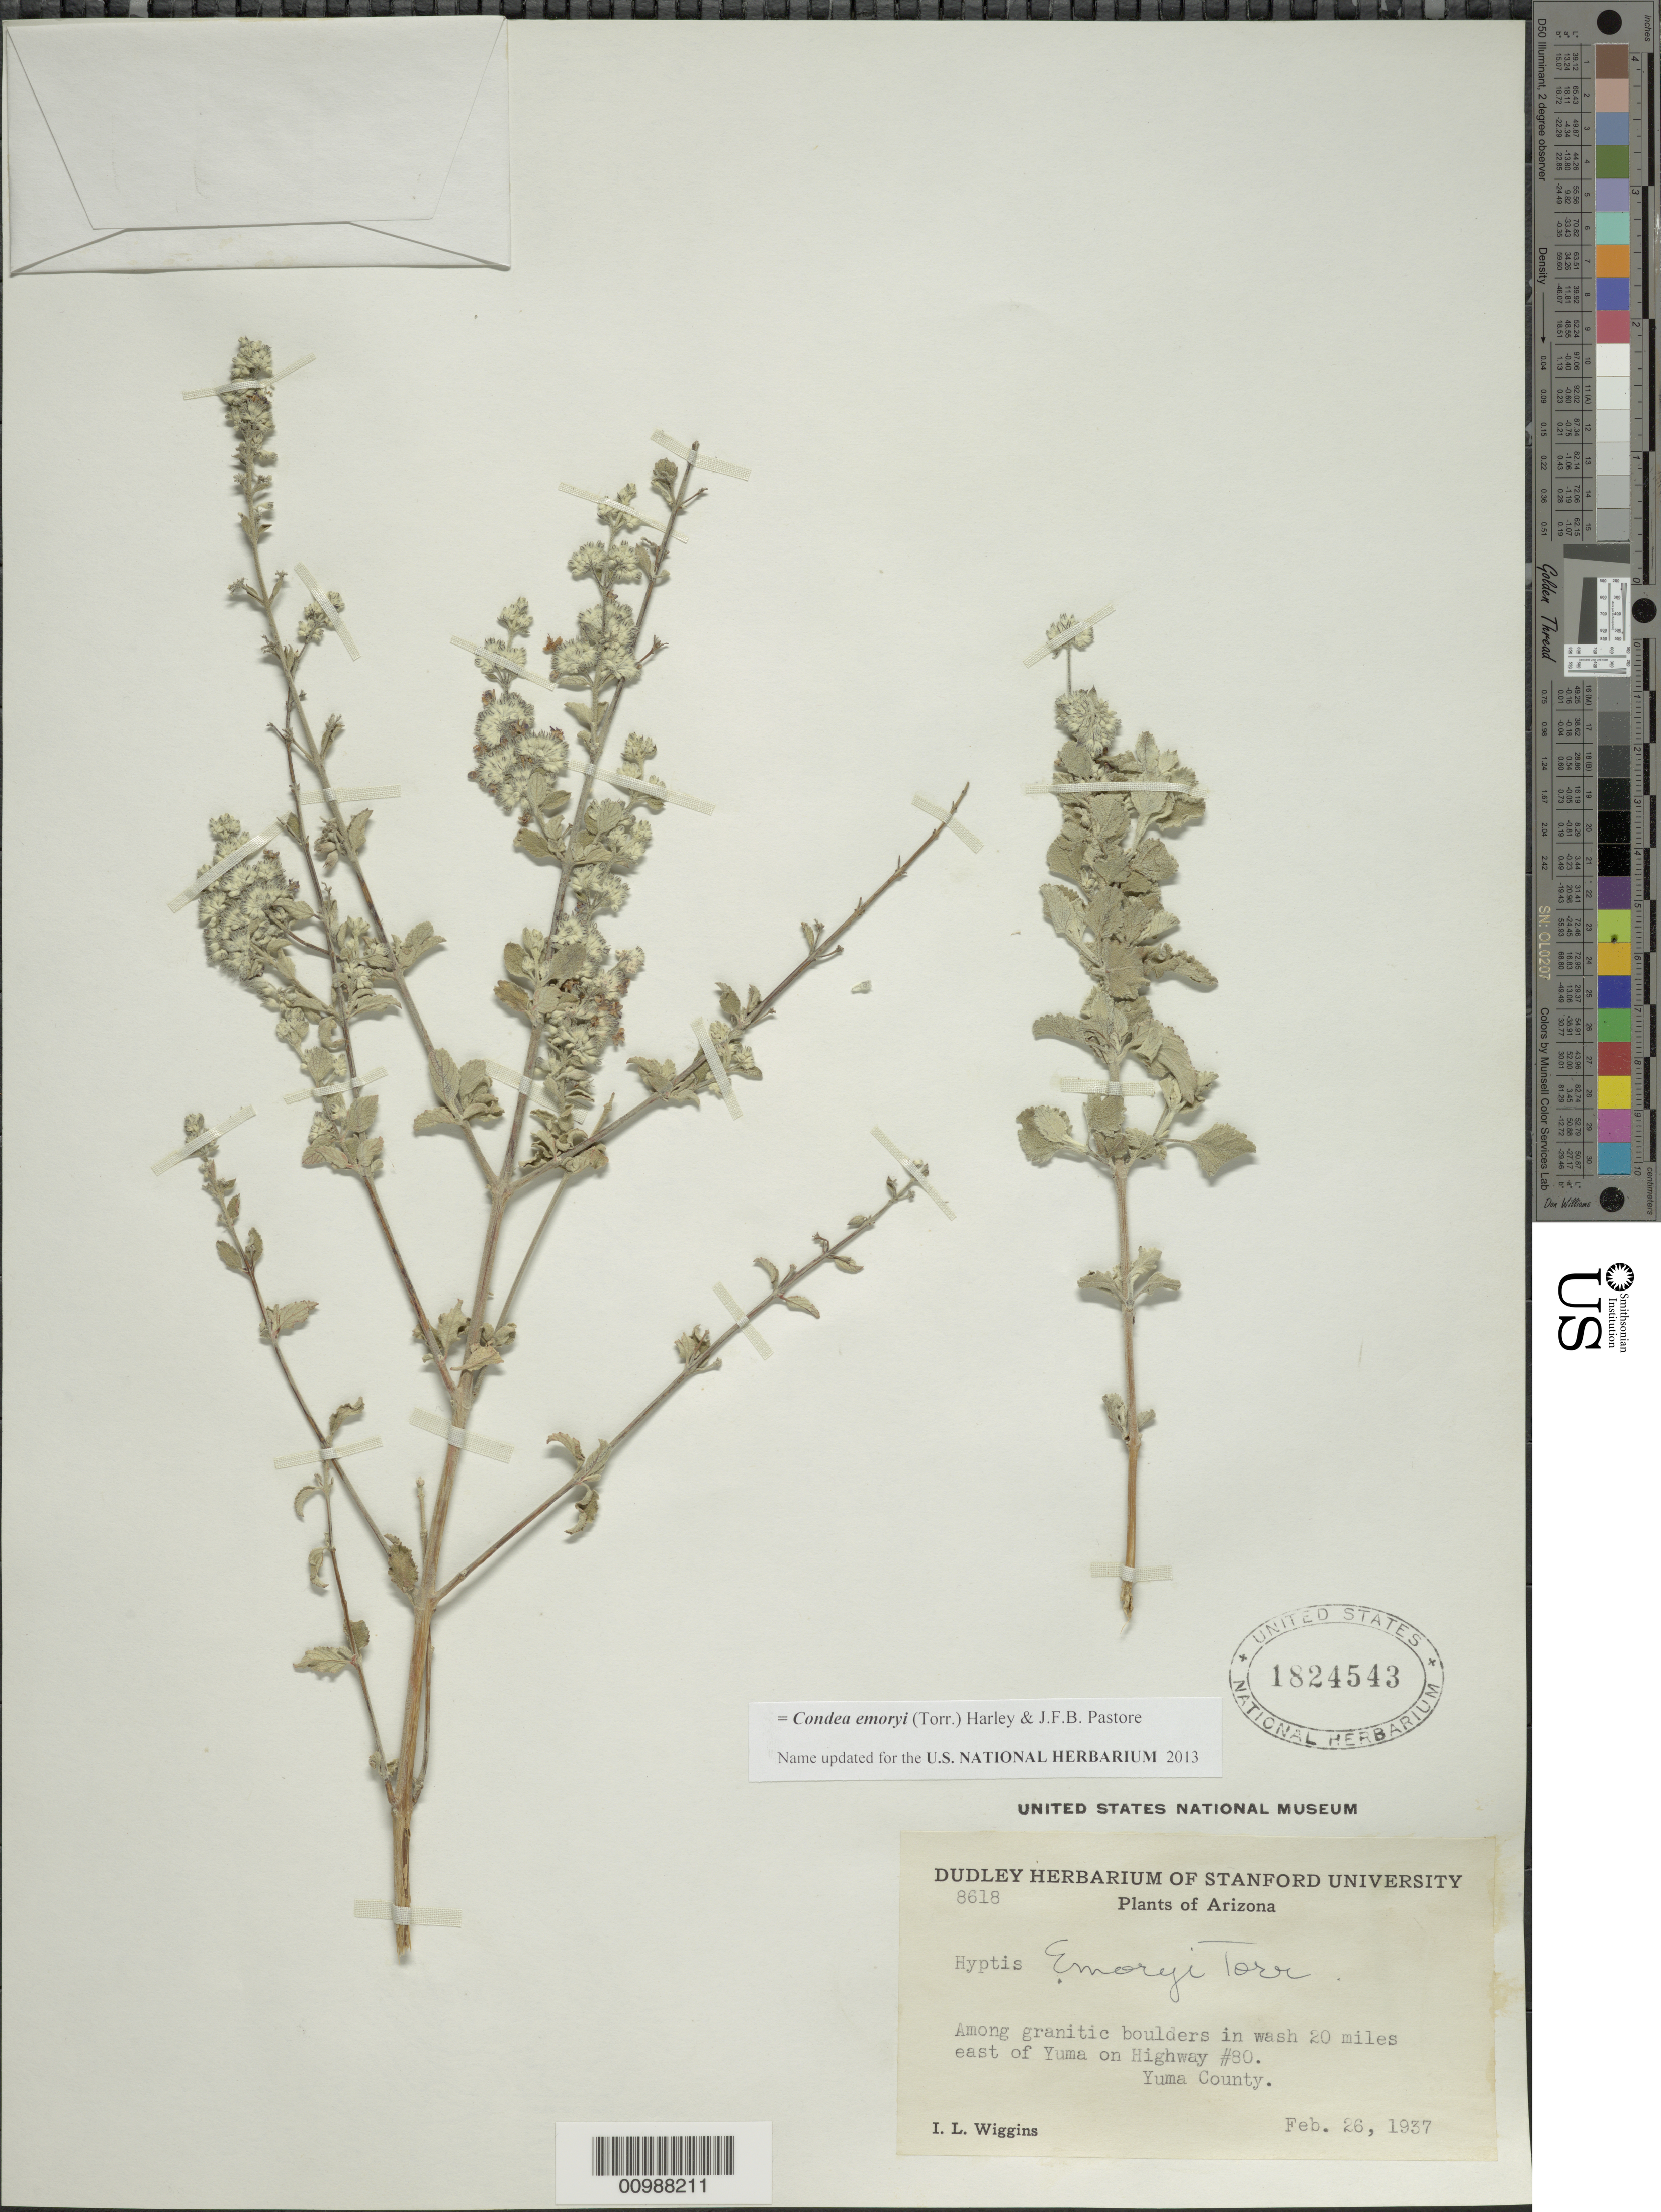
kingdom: Plantae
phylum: Tracheophyta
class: Magnoliopsida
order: Lamiales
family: Lamiaceae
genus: Condea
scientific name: Condea emoryi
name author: (Torr.) Harley & J.F.B. Pastore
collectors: I. L. Wiggins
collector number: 8618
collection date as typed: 26 Feb 1937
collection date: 1937-02-26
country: United States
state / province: Arizona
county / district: Yuma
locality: Among gigantic boulders in wash 20 miles east of Yuma on Highway #30.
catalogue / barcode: US 1824543